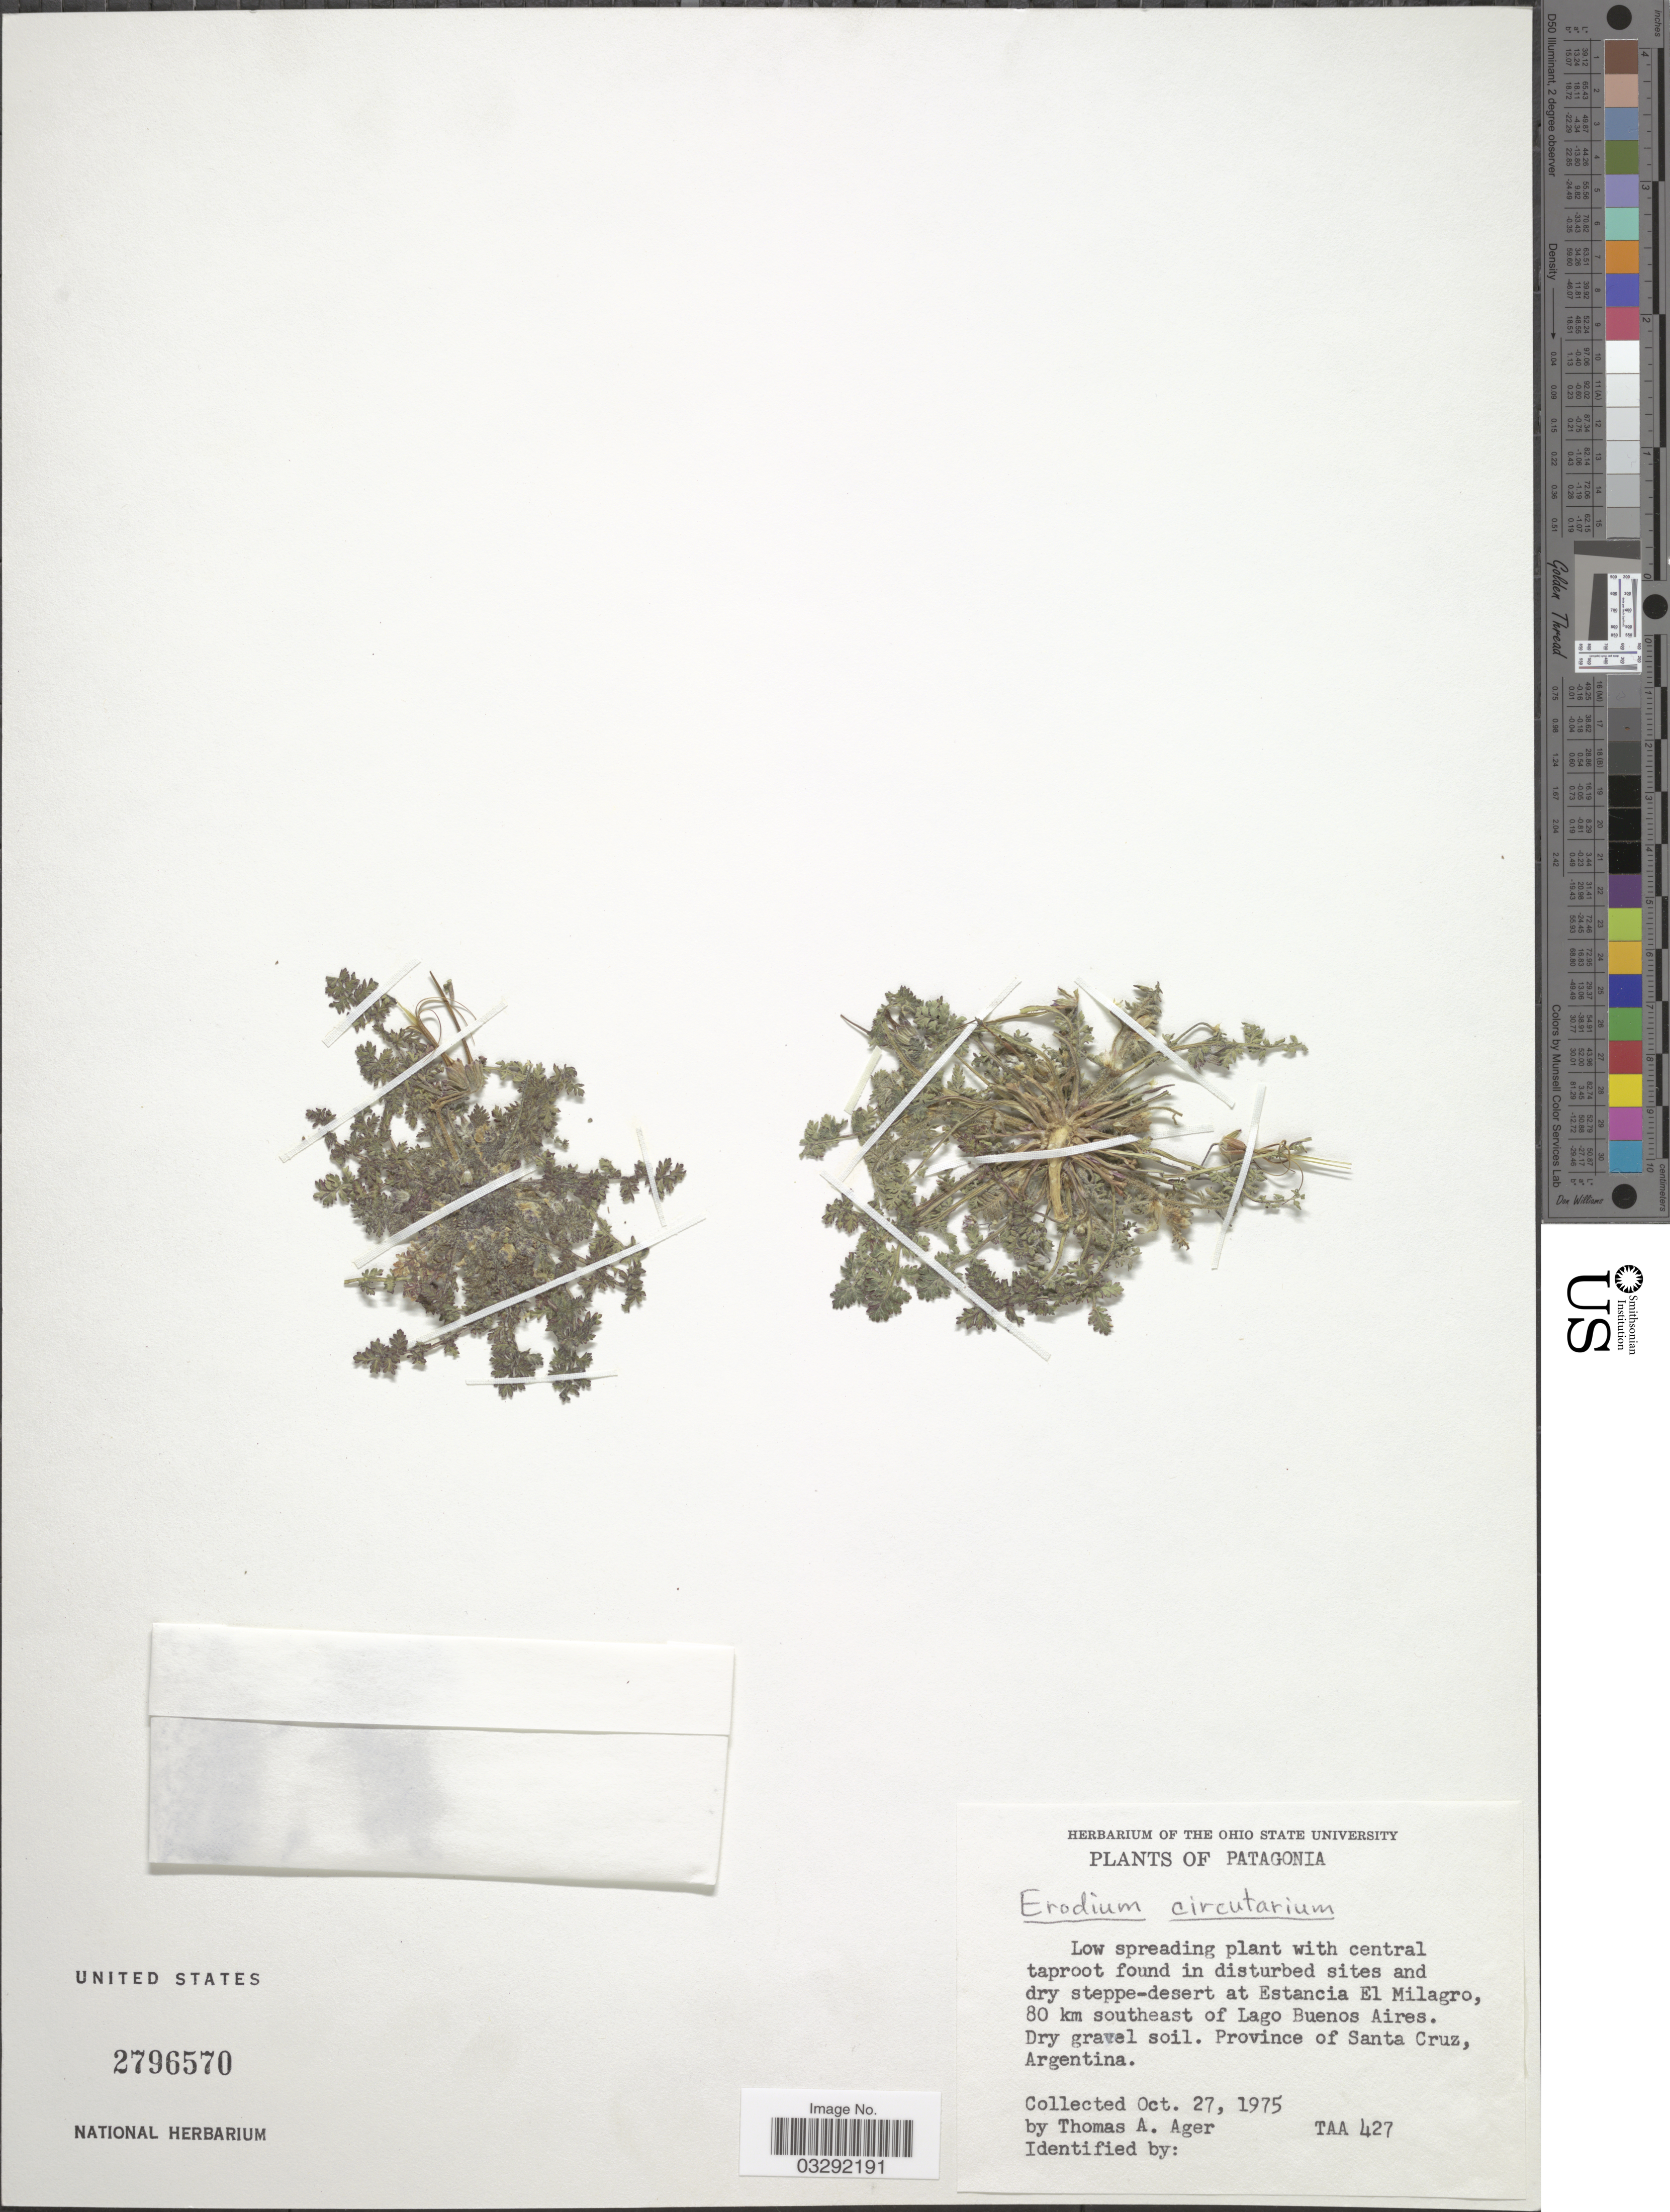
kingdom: Plantae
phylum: Tracheophyta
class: Magnoliopsida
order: Geraniales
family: Geraniaceae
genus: Erodium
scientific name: Erodium cicutarium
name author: (L.) L'Hér.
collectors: T. A. Ager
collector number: TAA427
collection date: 1975-10-27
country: Argentina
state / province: Santa Cruz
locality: Patagonia. Estancia El Milagro, 80 km southeast of Lago Buenos Aires.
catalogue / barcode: US 2796570